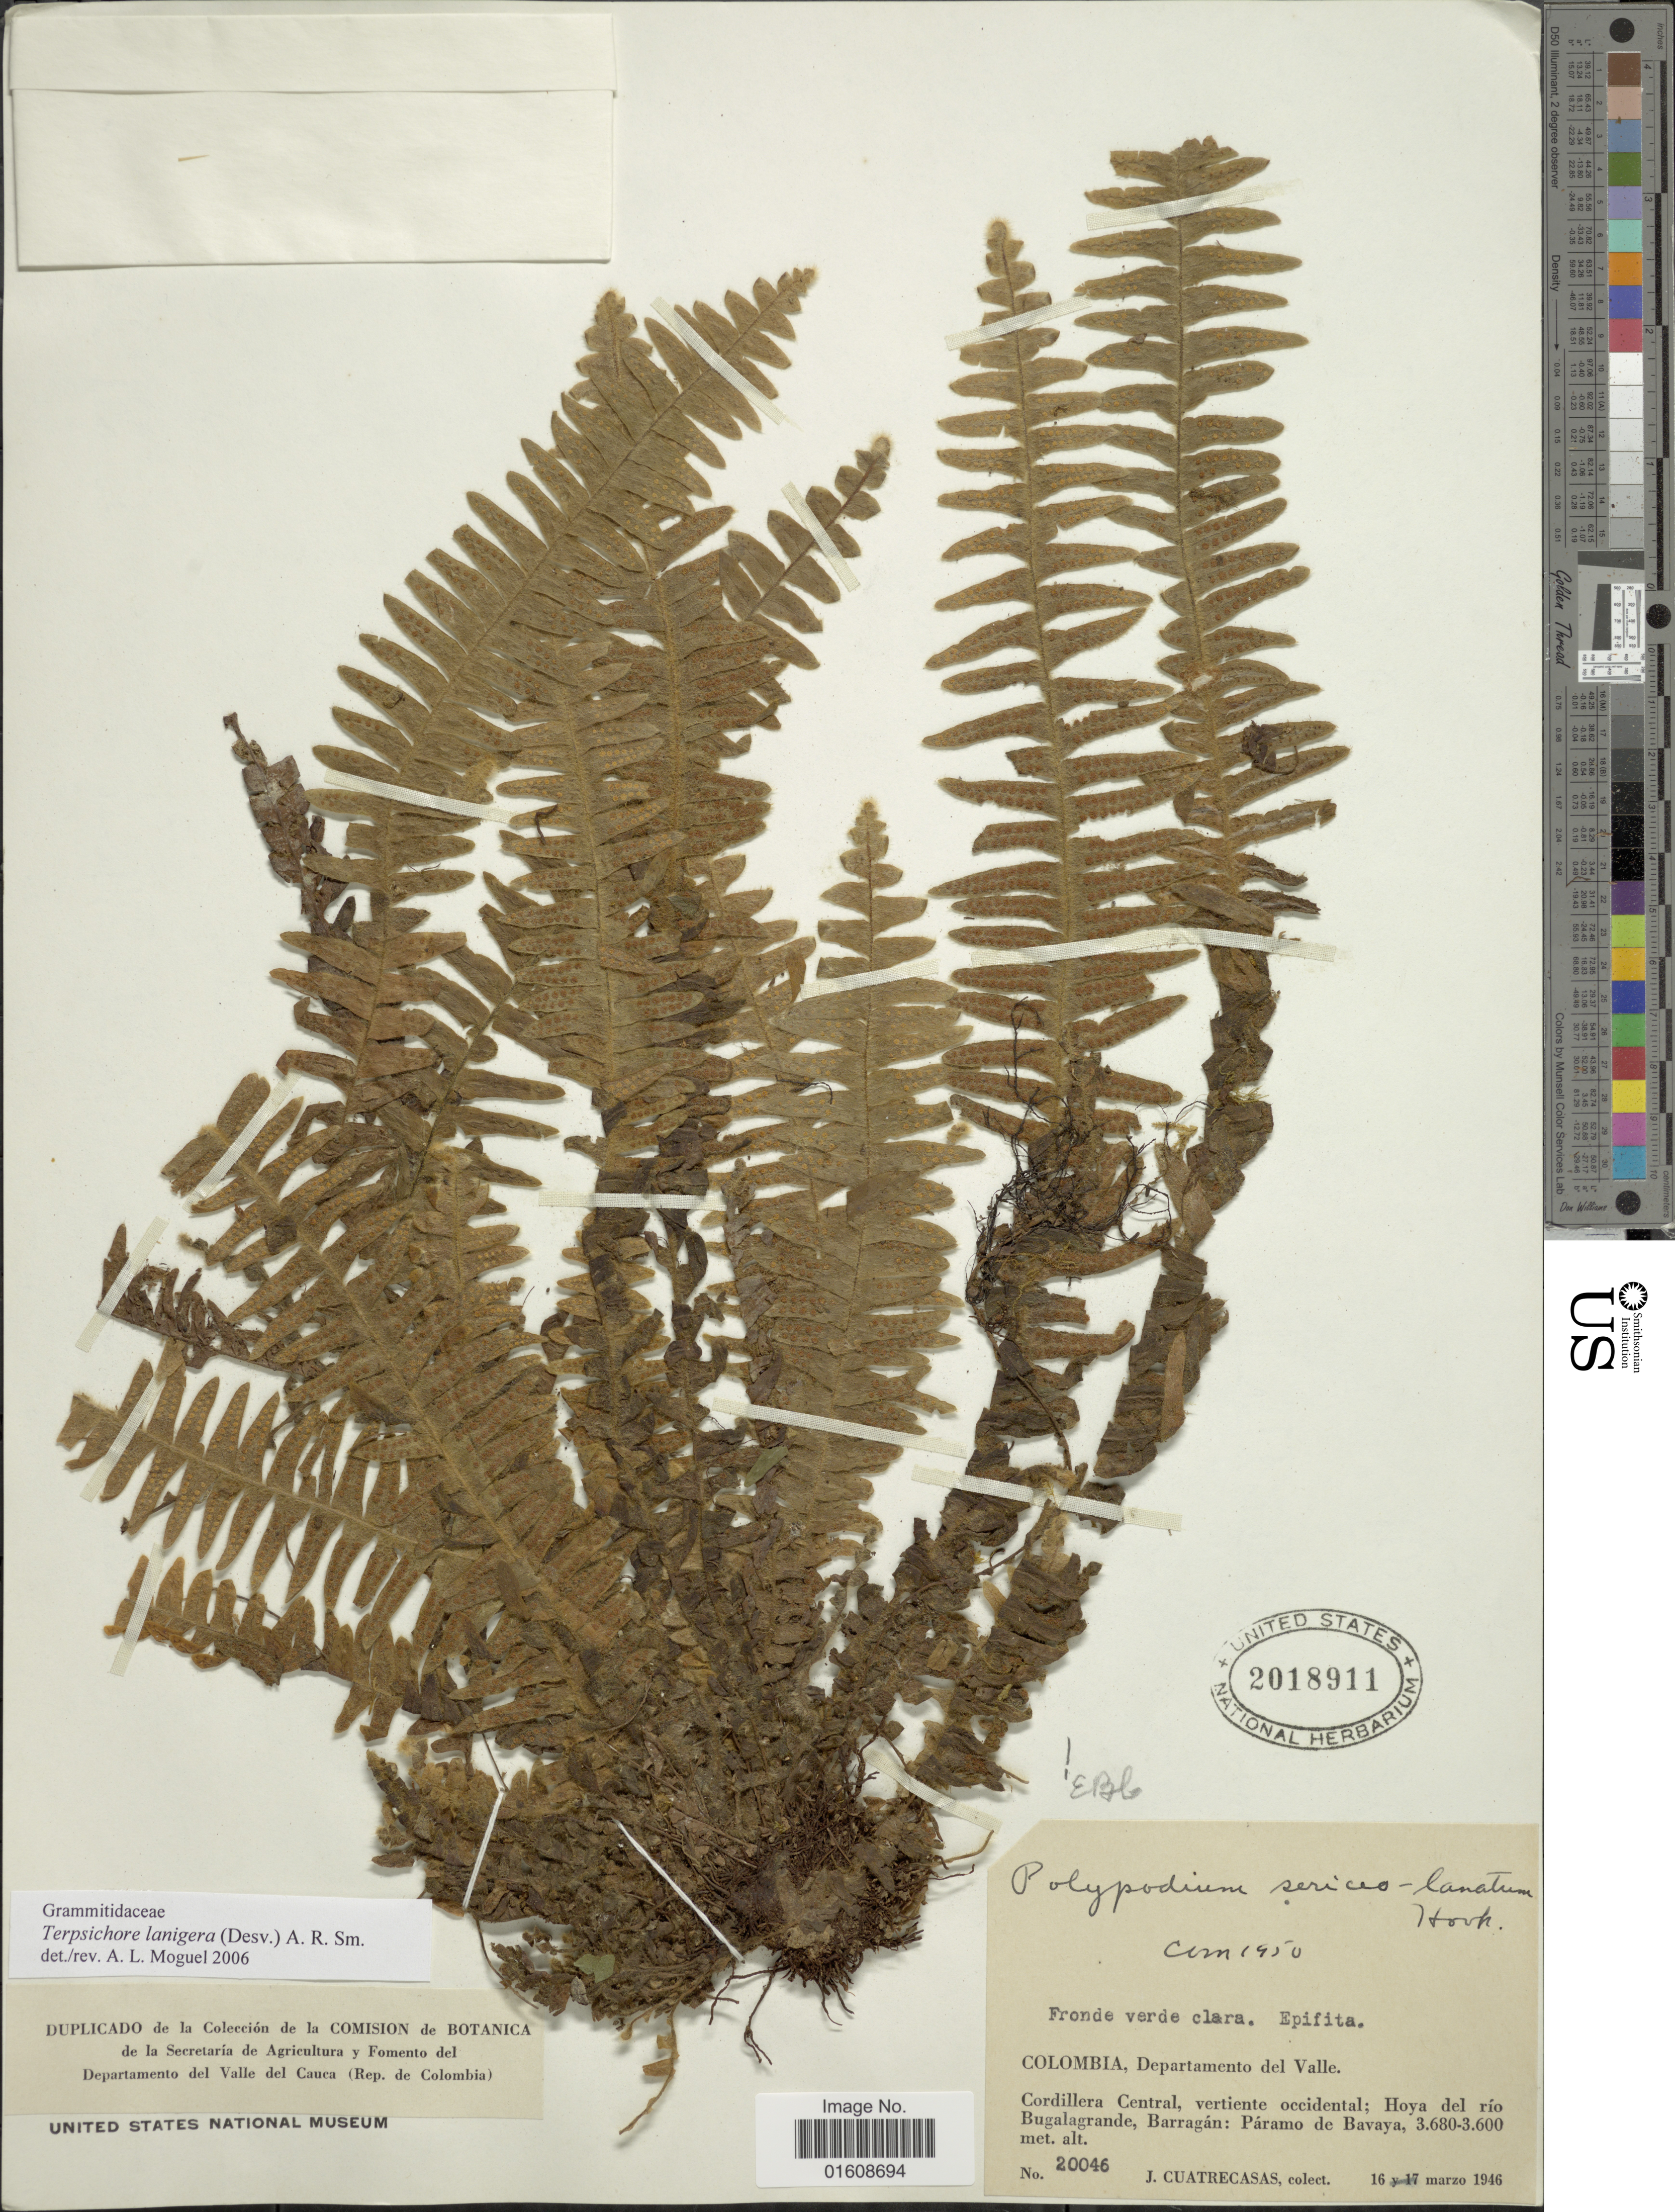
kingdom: Plantae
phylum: Tracheophyta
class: Polypodiopsida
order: Polypodiales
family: Polypodiaceae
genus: Alansmia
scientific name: Alansmia lanigera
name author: (Desv.) Moguel & M. Kessler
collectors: J. Cuatrecasas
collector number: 20046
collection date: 1946-03-16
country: Colombia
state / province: Valle del Cauca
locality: Departamento del Valle. Cordillera Central, vertiente occidental; Hoya del río Bugalagrande, Barragán: Páramo de Bavaya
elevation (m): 3600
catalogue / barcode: US 2018911